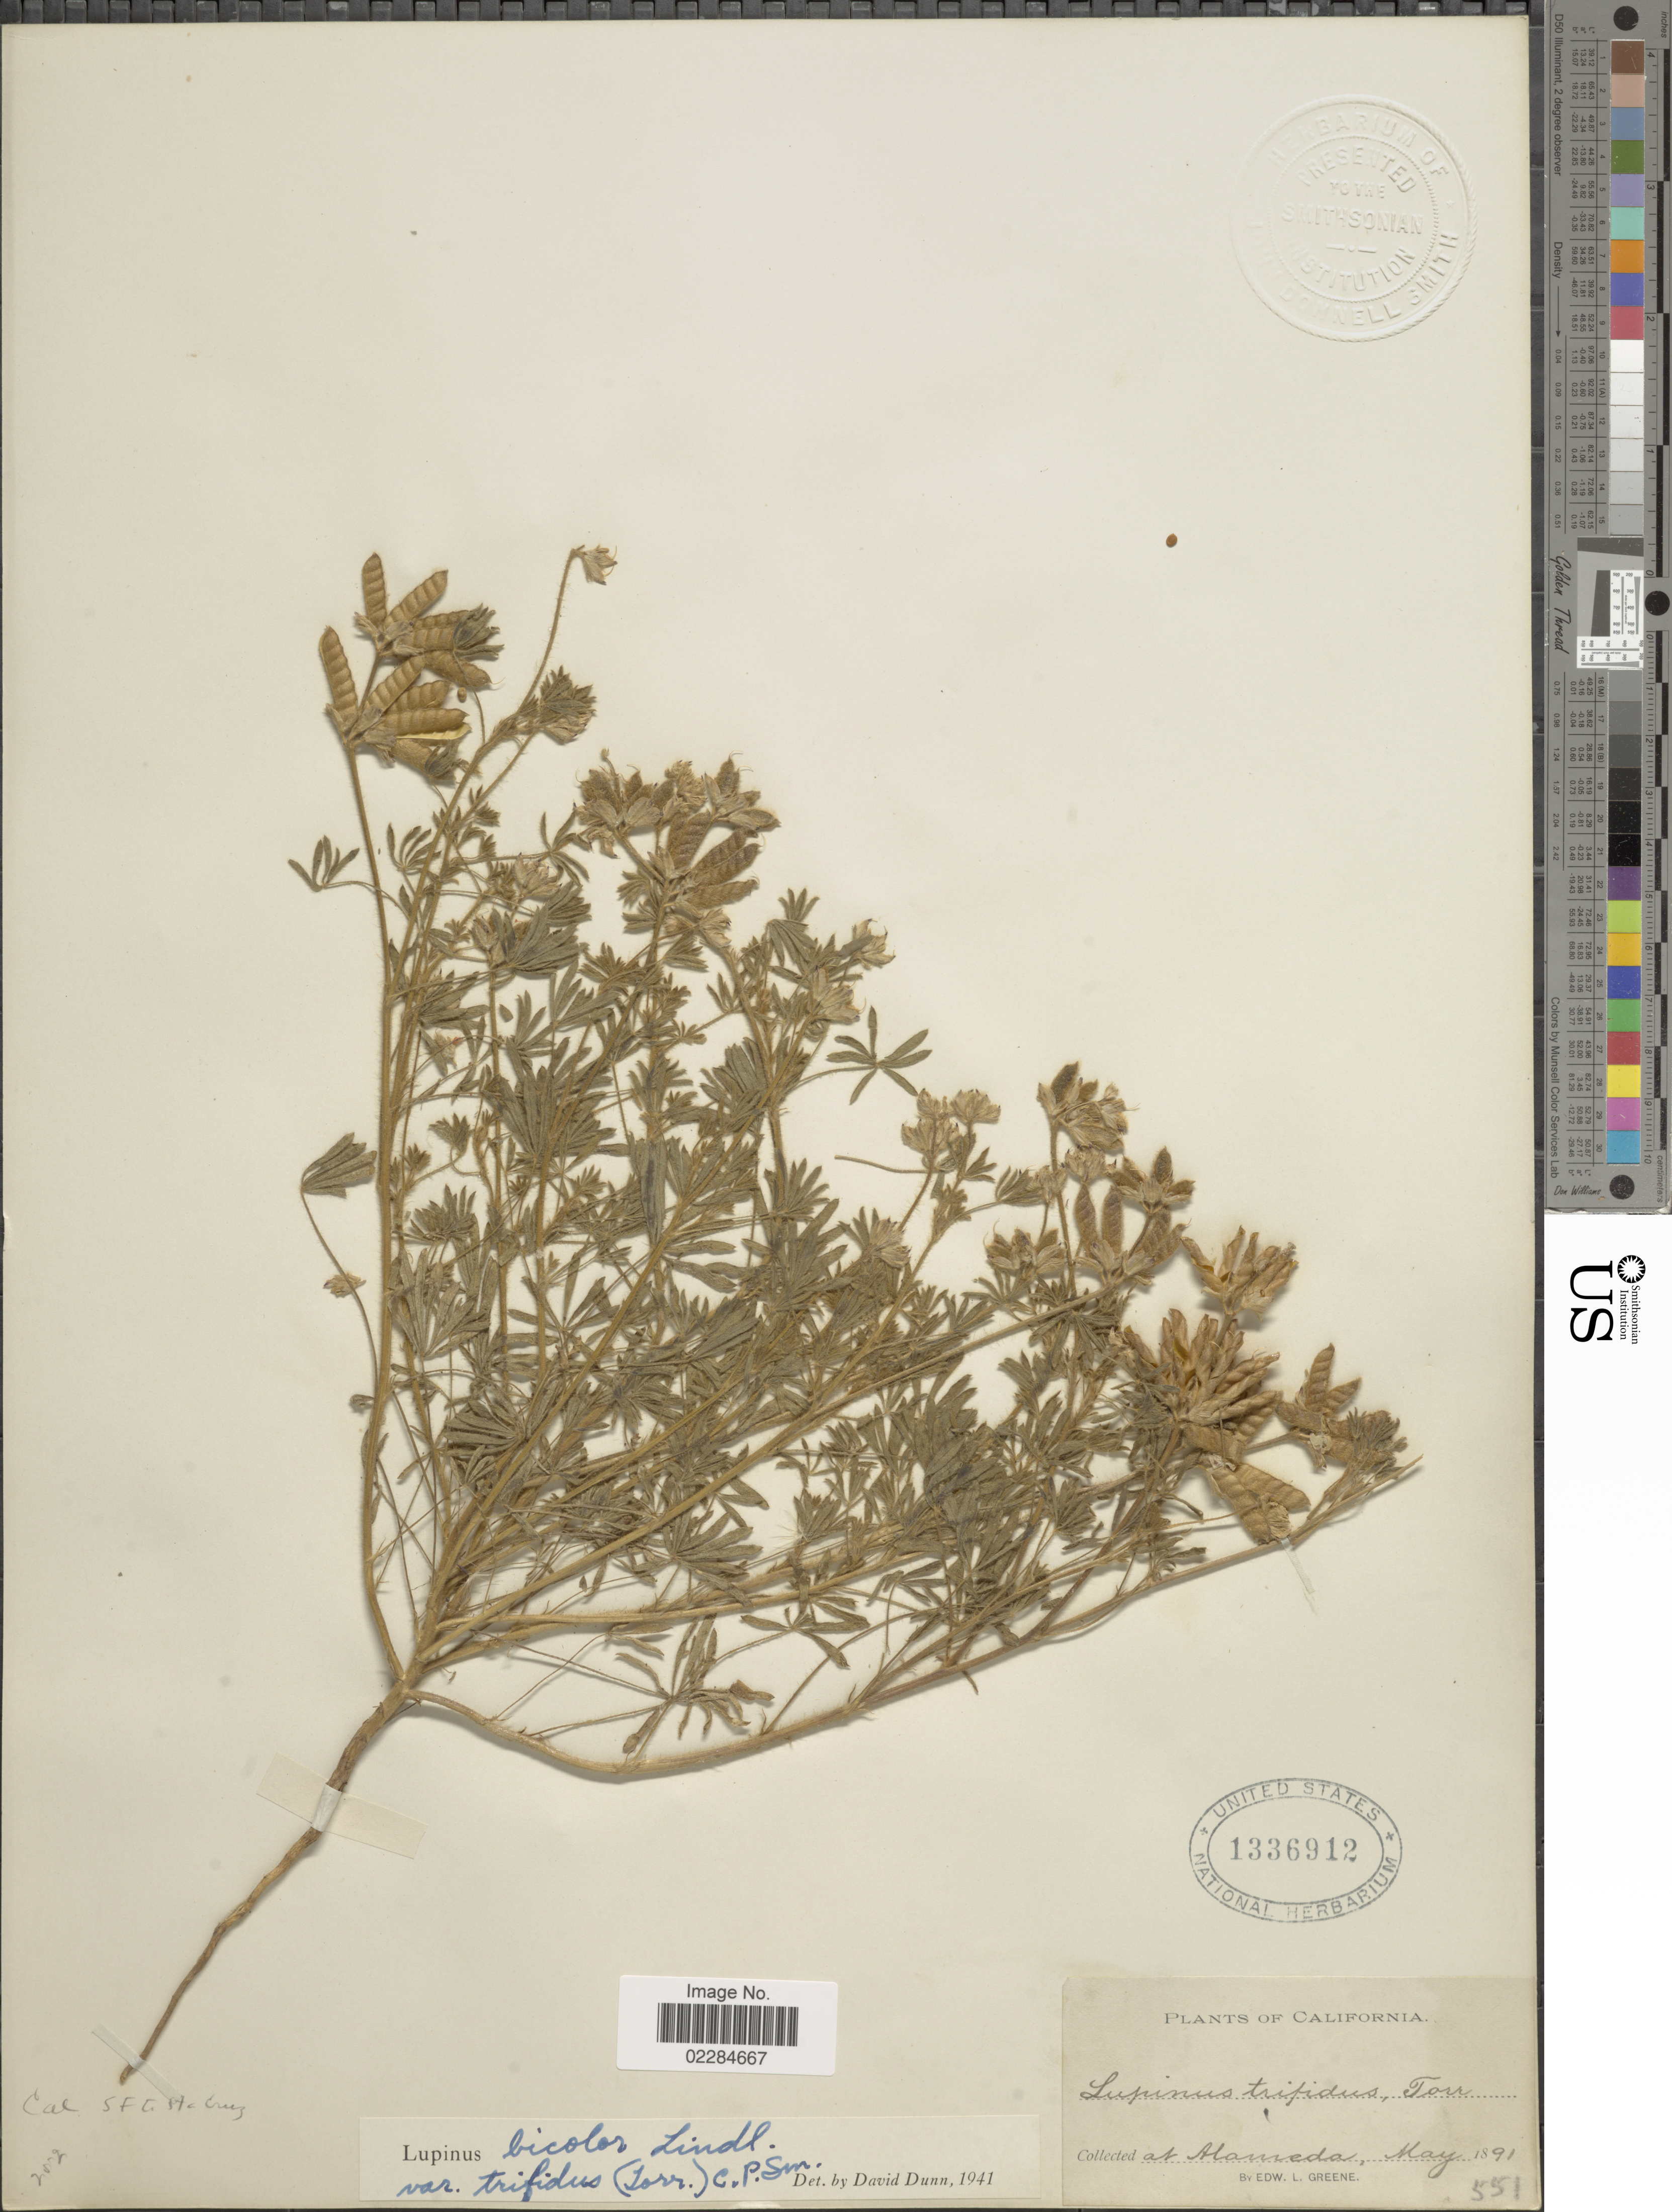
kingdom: Plantae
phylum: Tracheophyta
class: Magnoliopsida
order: Fabales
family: Fabaceae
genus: Lupinus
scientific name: Lupinus bicolor var. trifidus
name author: (S. Watson) C.P. Sm.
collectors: E. L. Greene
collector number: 551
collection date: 1891-05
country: United States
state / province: California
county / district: Alameda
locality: Alameda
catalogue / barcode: US 1336912